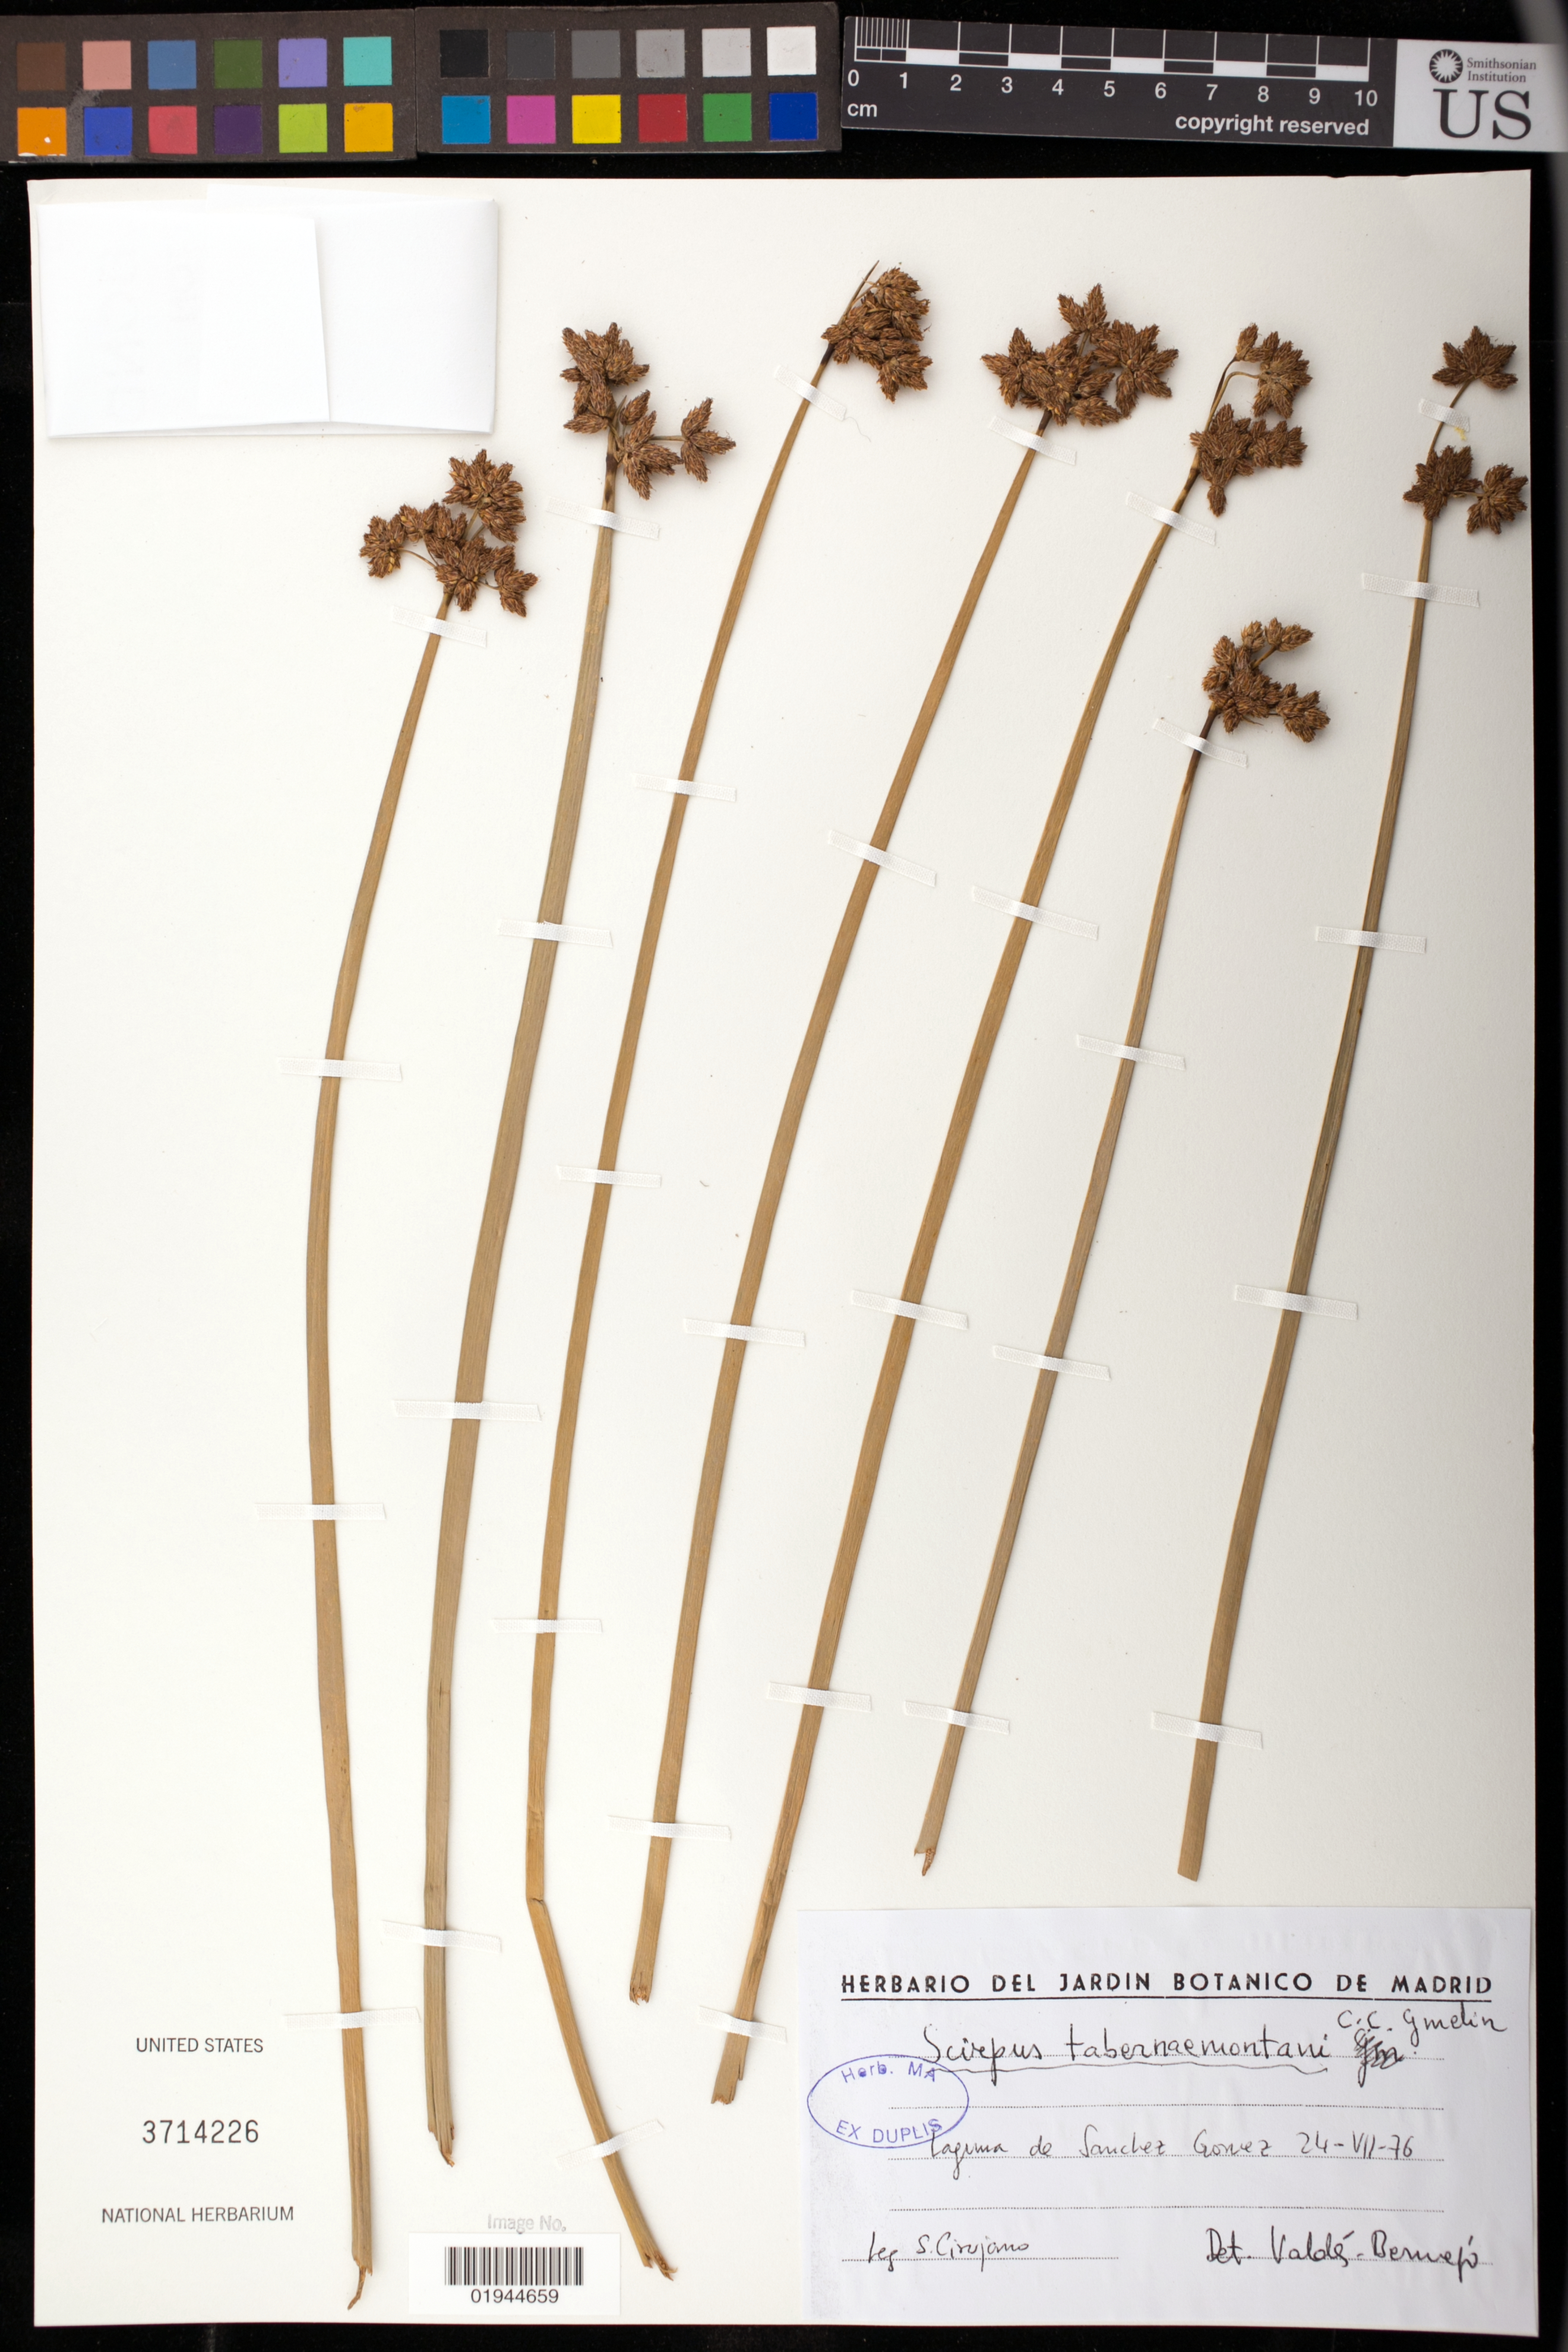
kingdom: Plantae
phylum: Tracheophyta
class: Liliopsida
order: Poales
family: Cyperaceae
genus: Schoenoplectus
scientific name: Schoenoplectus tabernaemontani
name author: (C.C. Gmel.) Palla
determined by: Strong, Mark T., (BOT), Smithsonian Institution - National Museum of Natural History (UNITED STATES)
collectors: S. Cirujano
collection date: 1976-07-24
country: Spain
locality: Laguna de Sanchez Gomez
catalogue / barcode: US 3714226